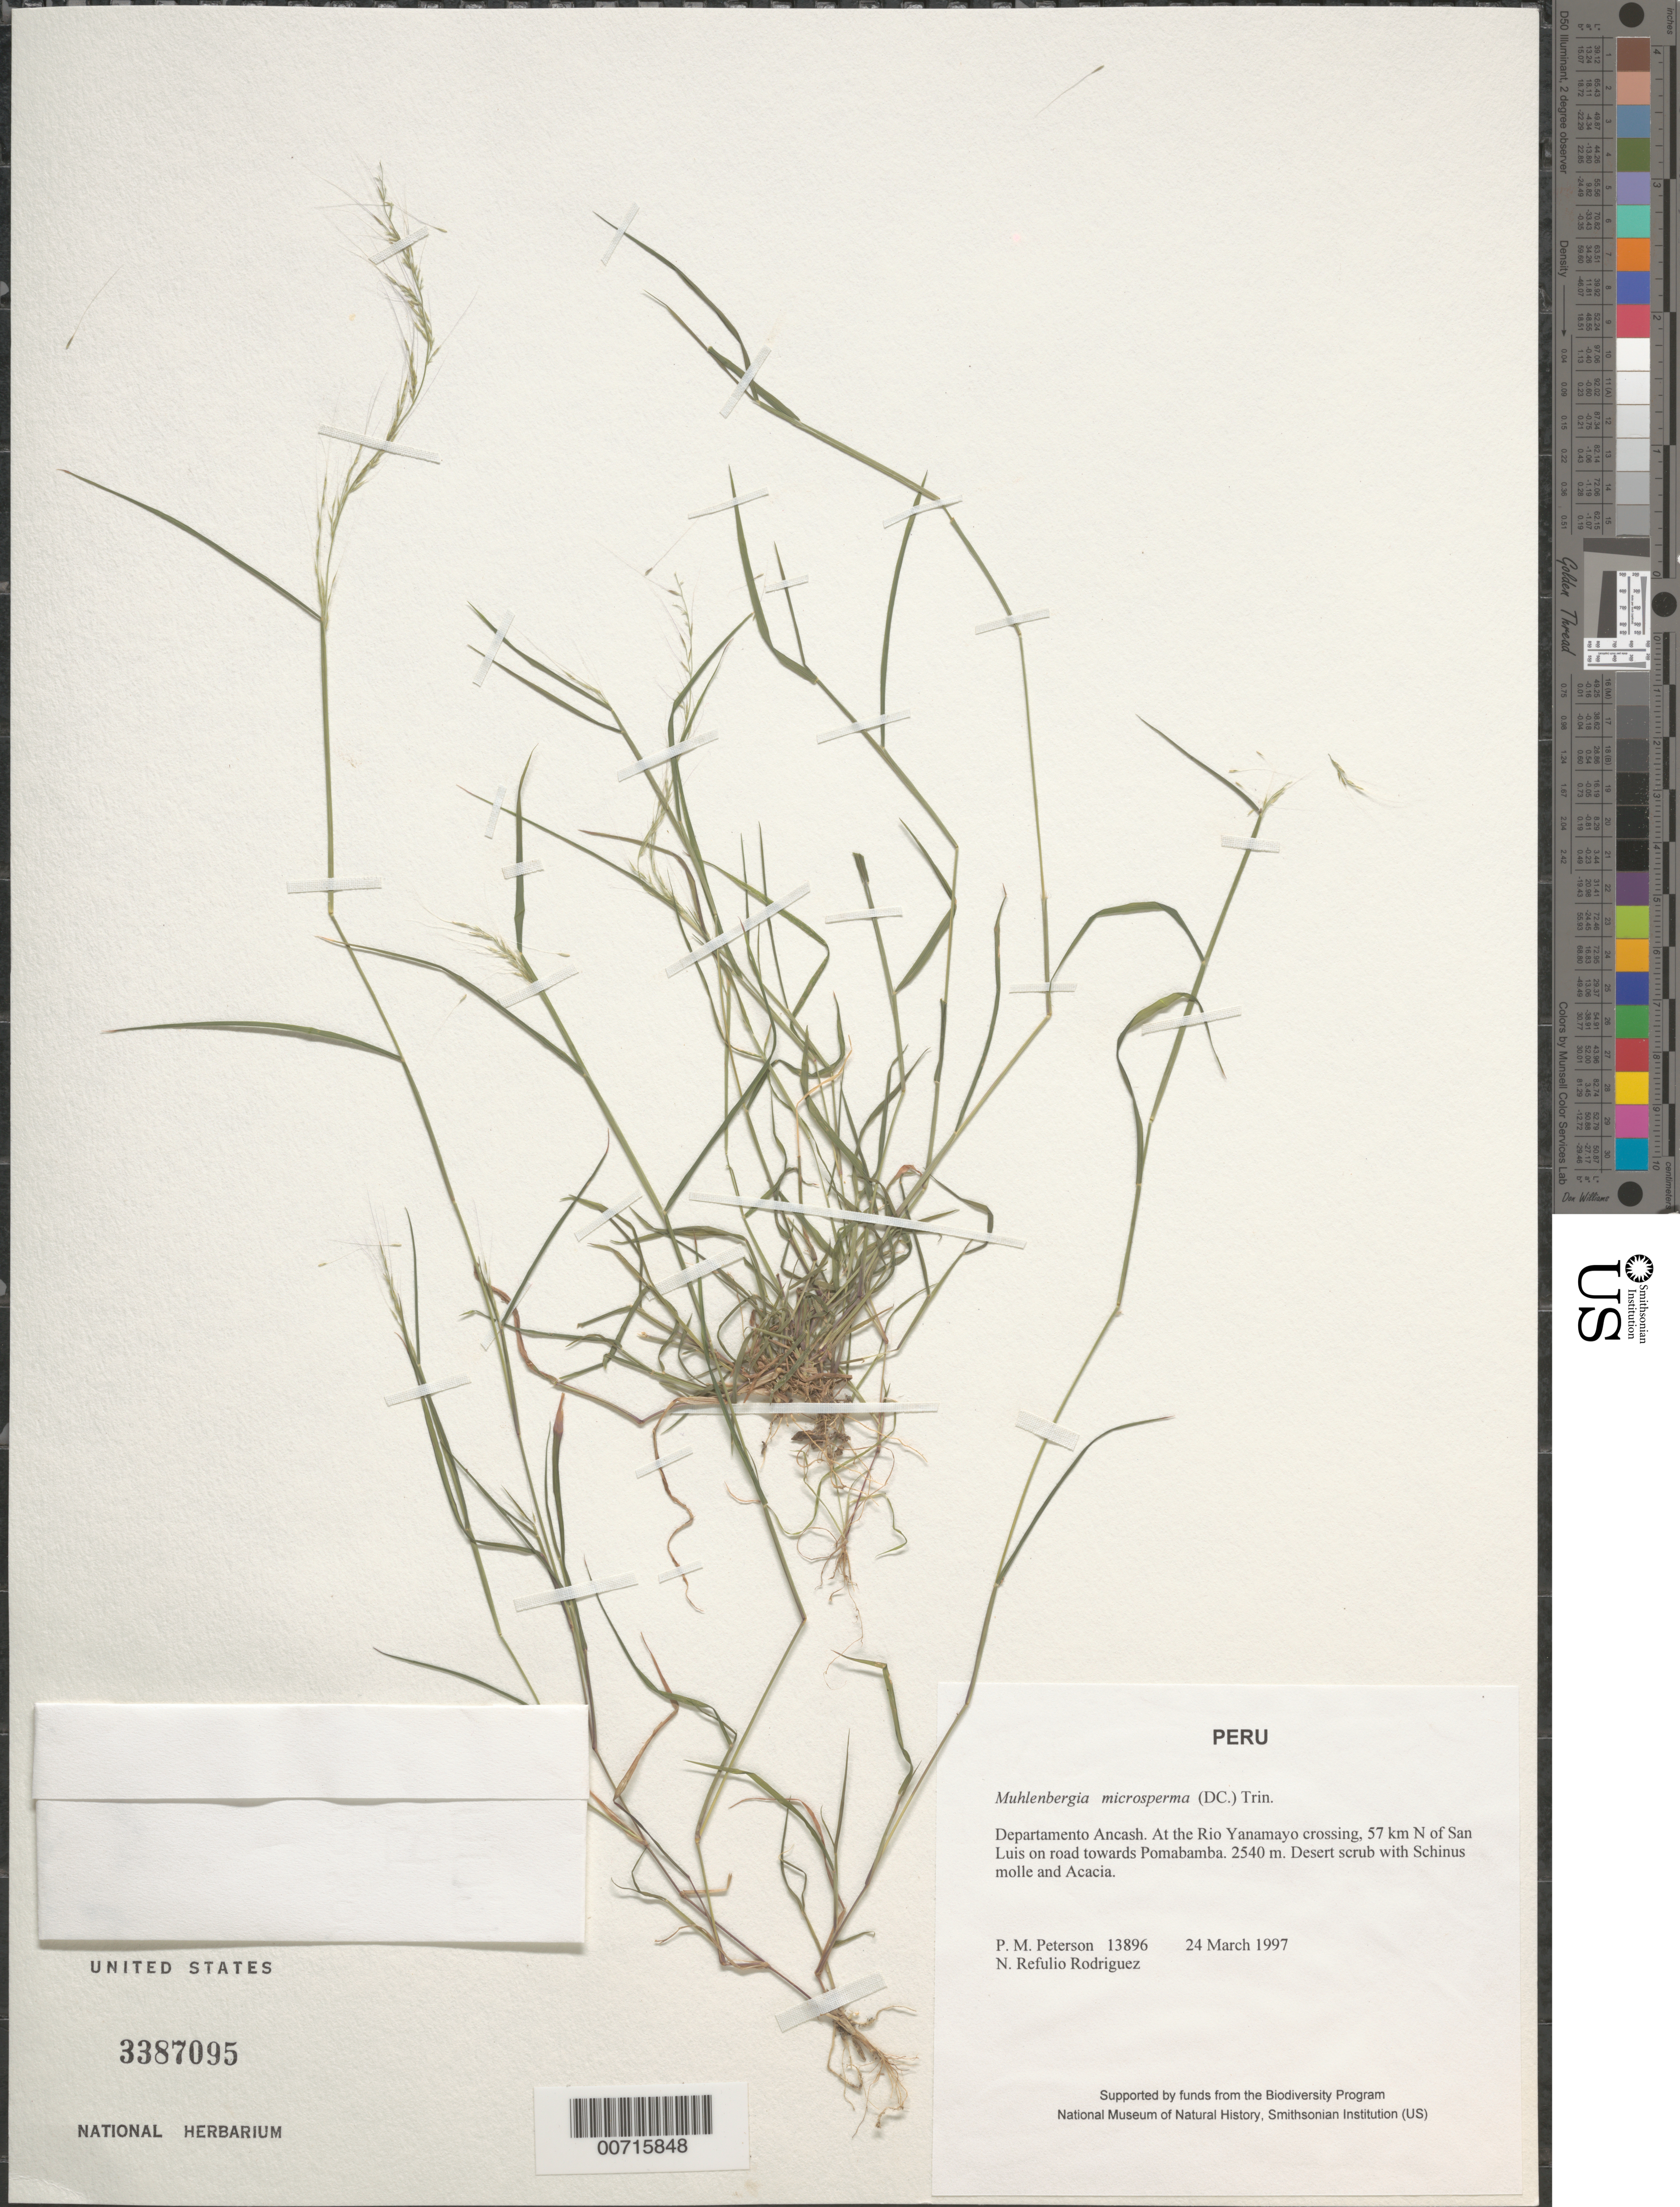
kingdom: Plantae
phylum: Tracheophyta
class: Liliopsida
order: Poales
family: Poaceae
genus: Muhlenbergia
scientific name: Muhlenbergia microsperma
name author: (DC.) Kunth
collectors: P. M. Peterson & N. Refulio-Rodríguez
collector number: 13896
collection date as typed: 24 Mar 1997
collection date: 1997-03-24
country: Peru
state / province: Ancash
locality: At the Rio Yanamayo crossing, 57 km N of San Luis on road towards Pomabamba.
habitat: Desert scrub with Schinus molle and Acacia.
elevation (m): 2540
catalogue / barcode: US 3387095